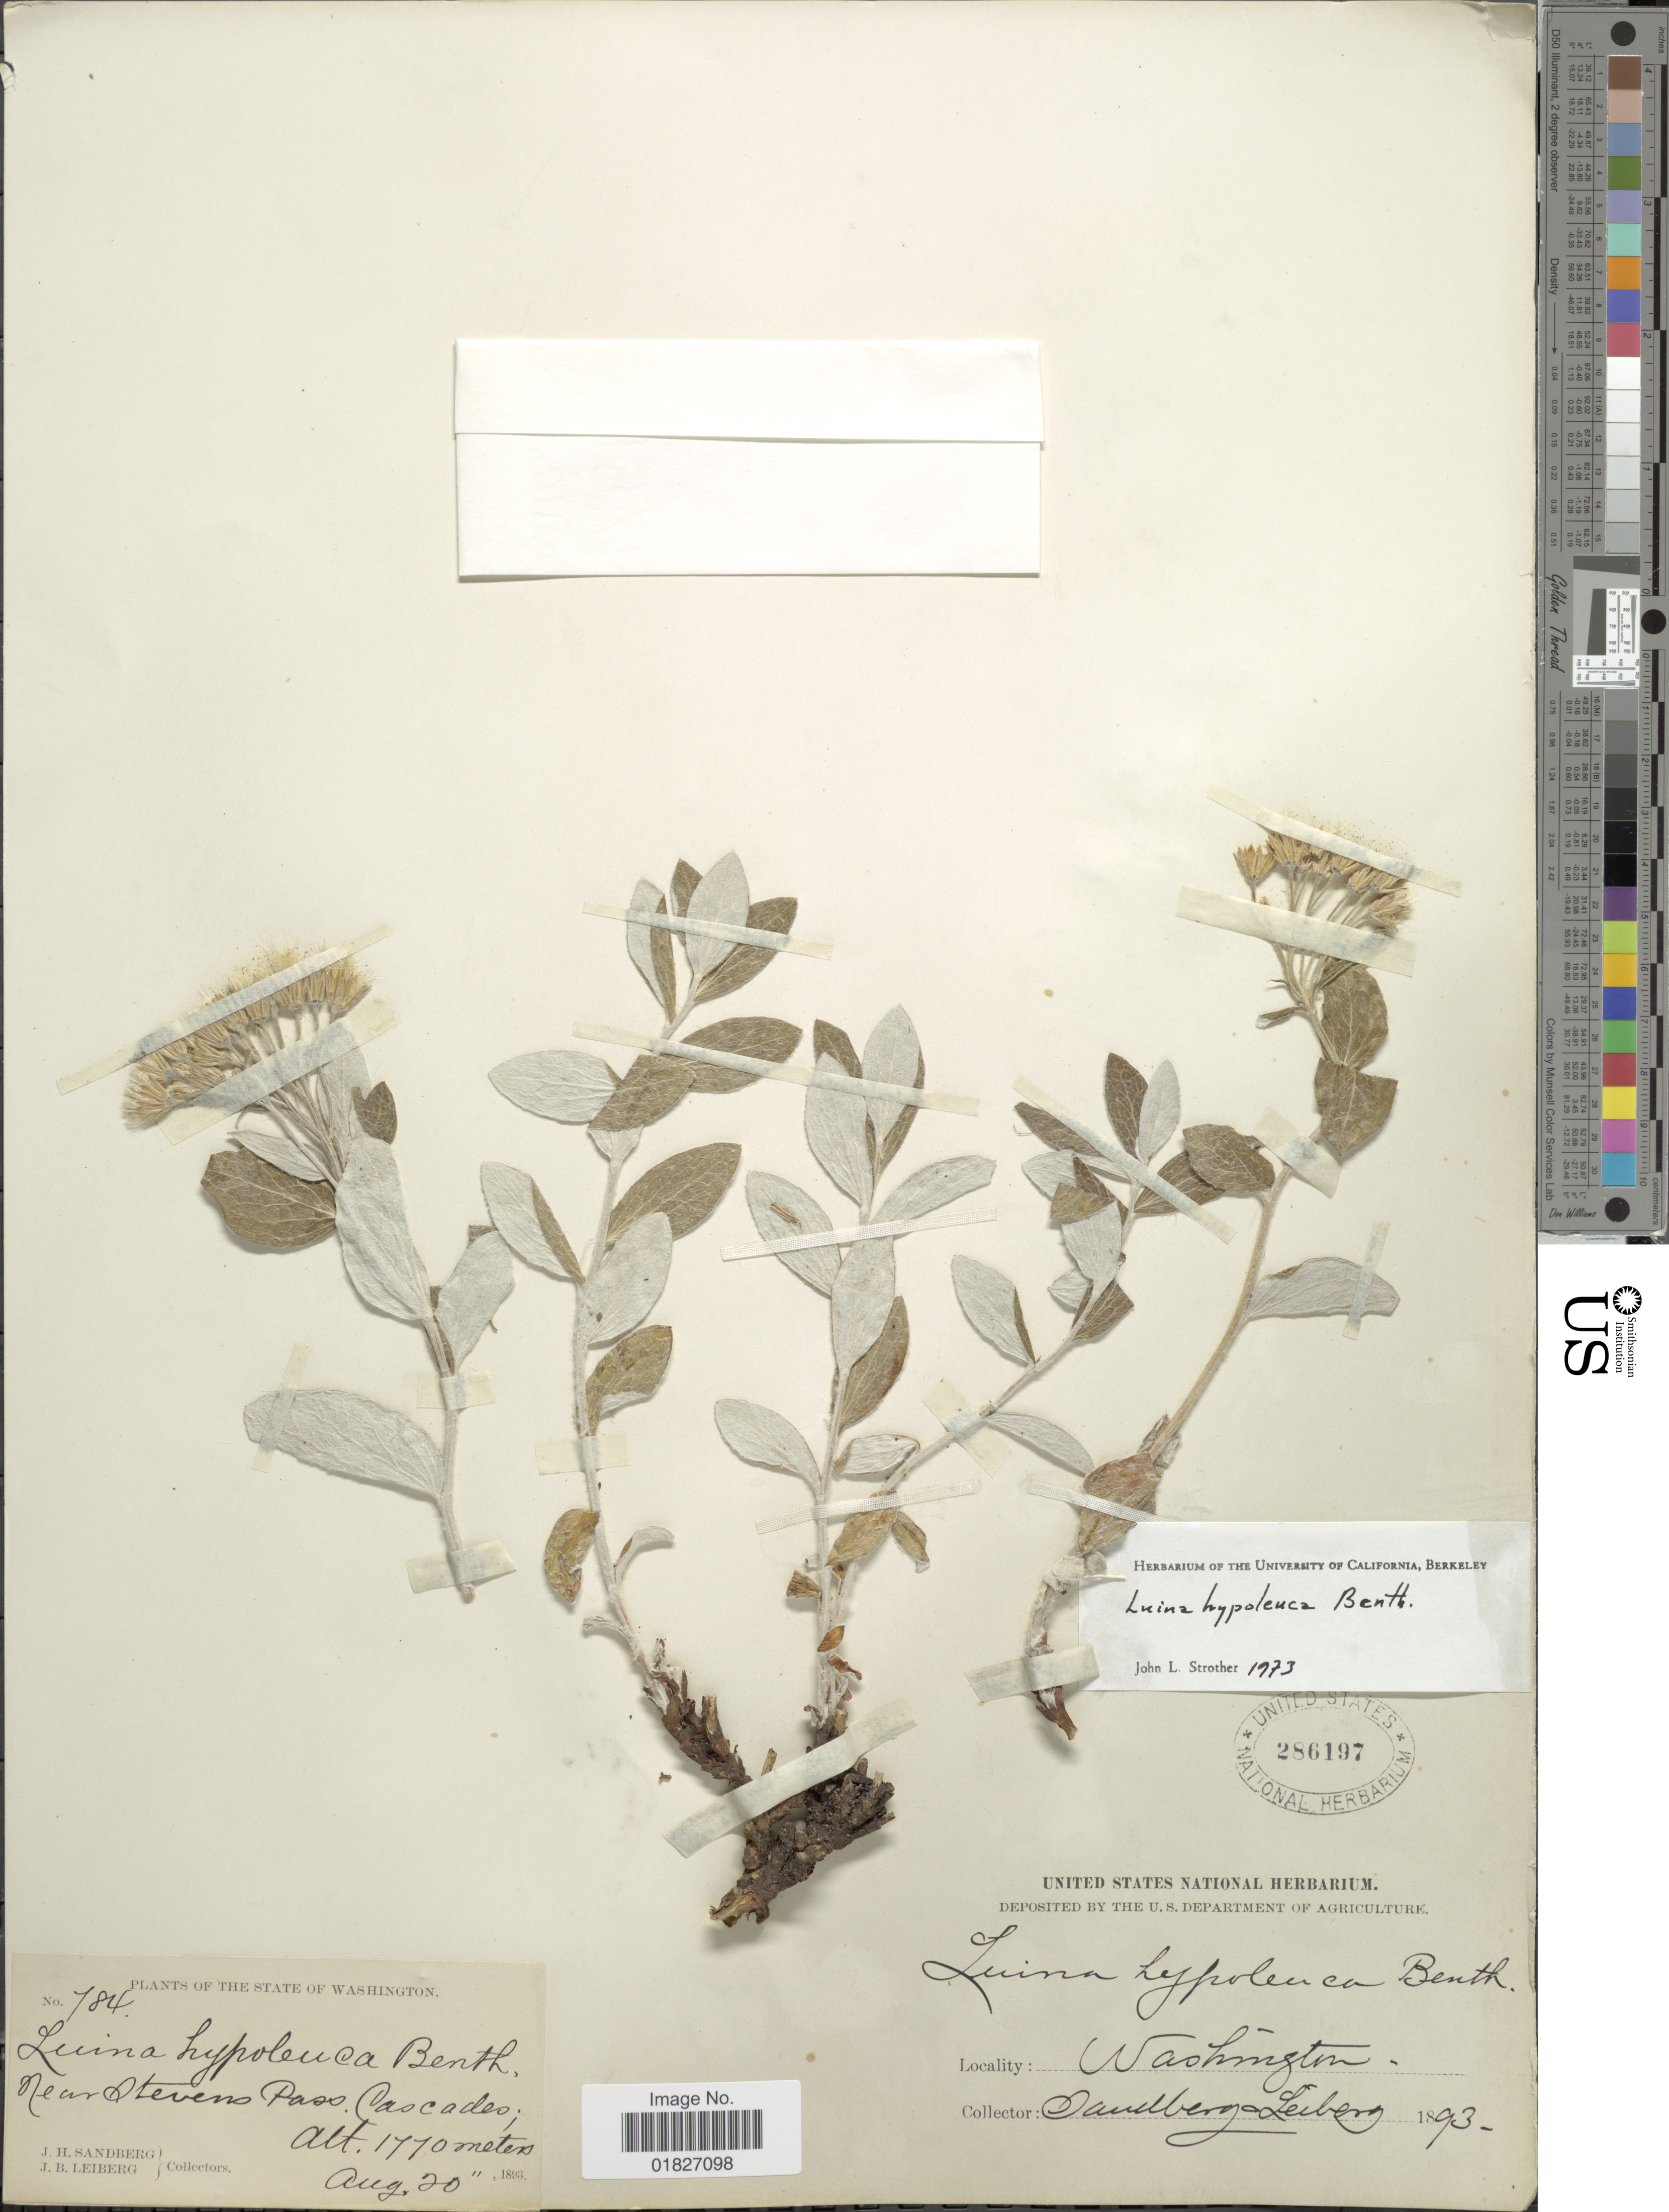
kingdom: Plantae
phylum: Tracheophyta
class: Magnoliopsida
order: Asterales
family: Asteraceae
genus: Luina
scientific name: Luina hypoleuca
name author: Benth.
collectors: J. H. Sandberg & J. B. Leiberg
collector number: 784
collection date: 1893-08-20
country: United States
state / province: Washington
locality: Near Stevens Pass, Cascades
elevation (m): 1770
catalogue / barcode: US 286197